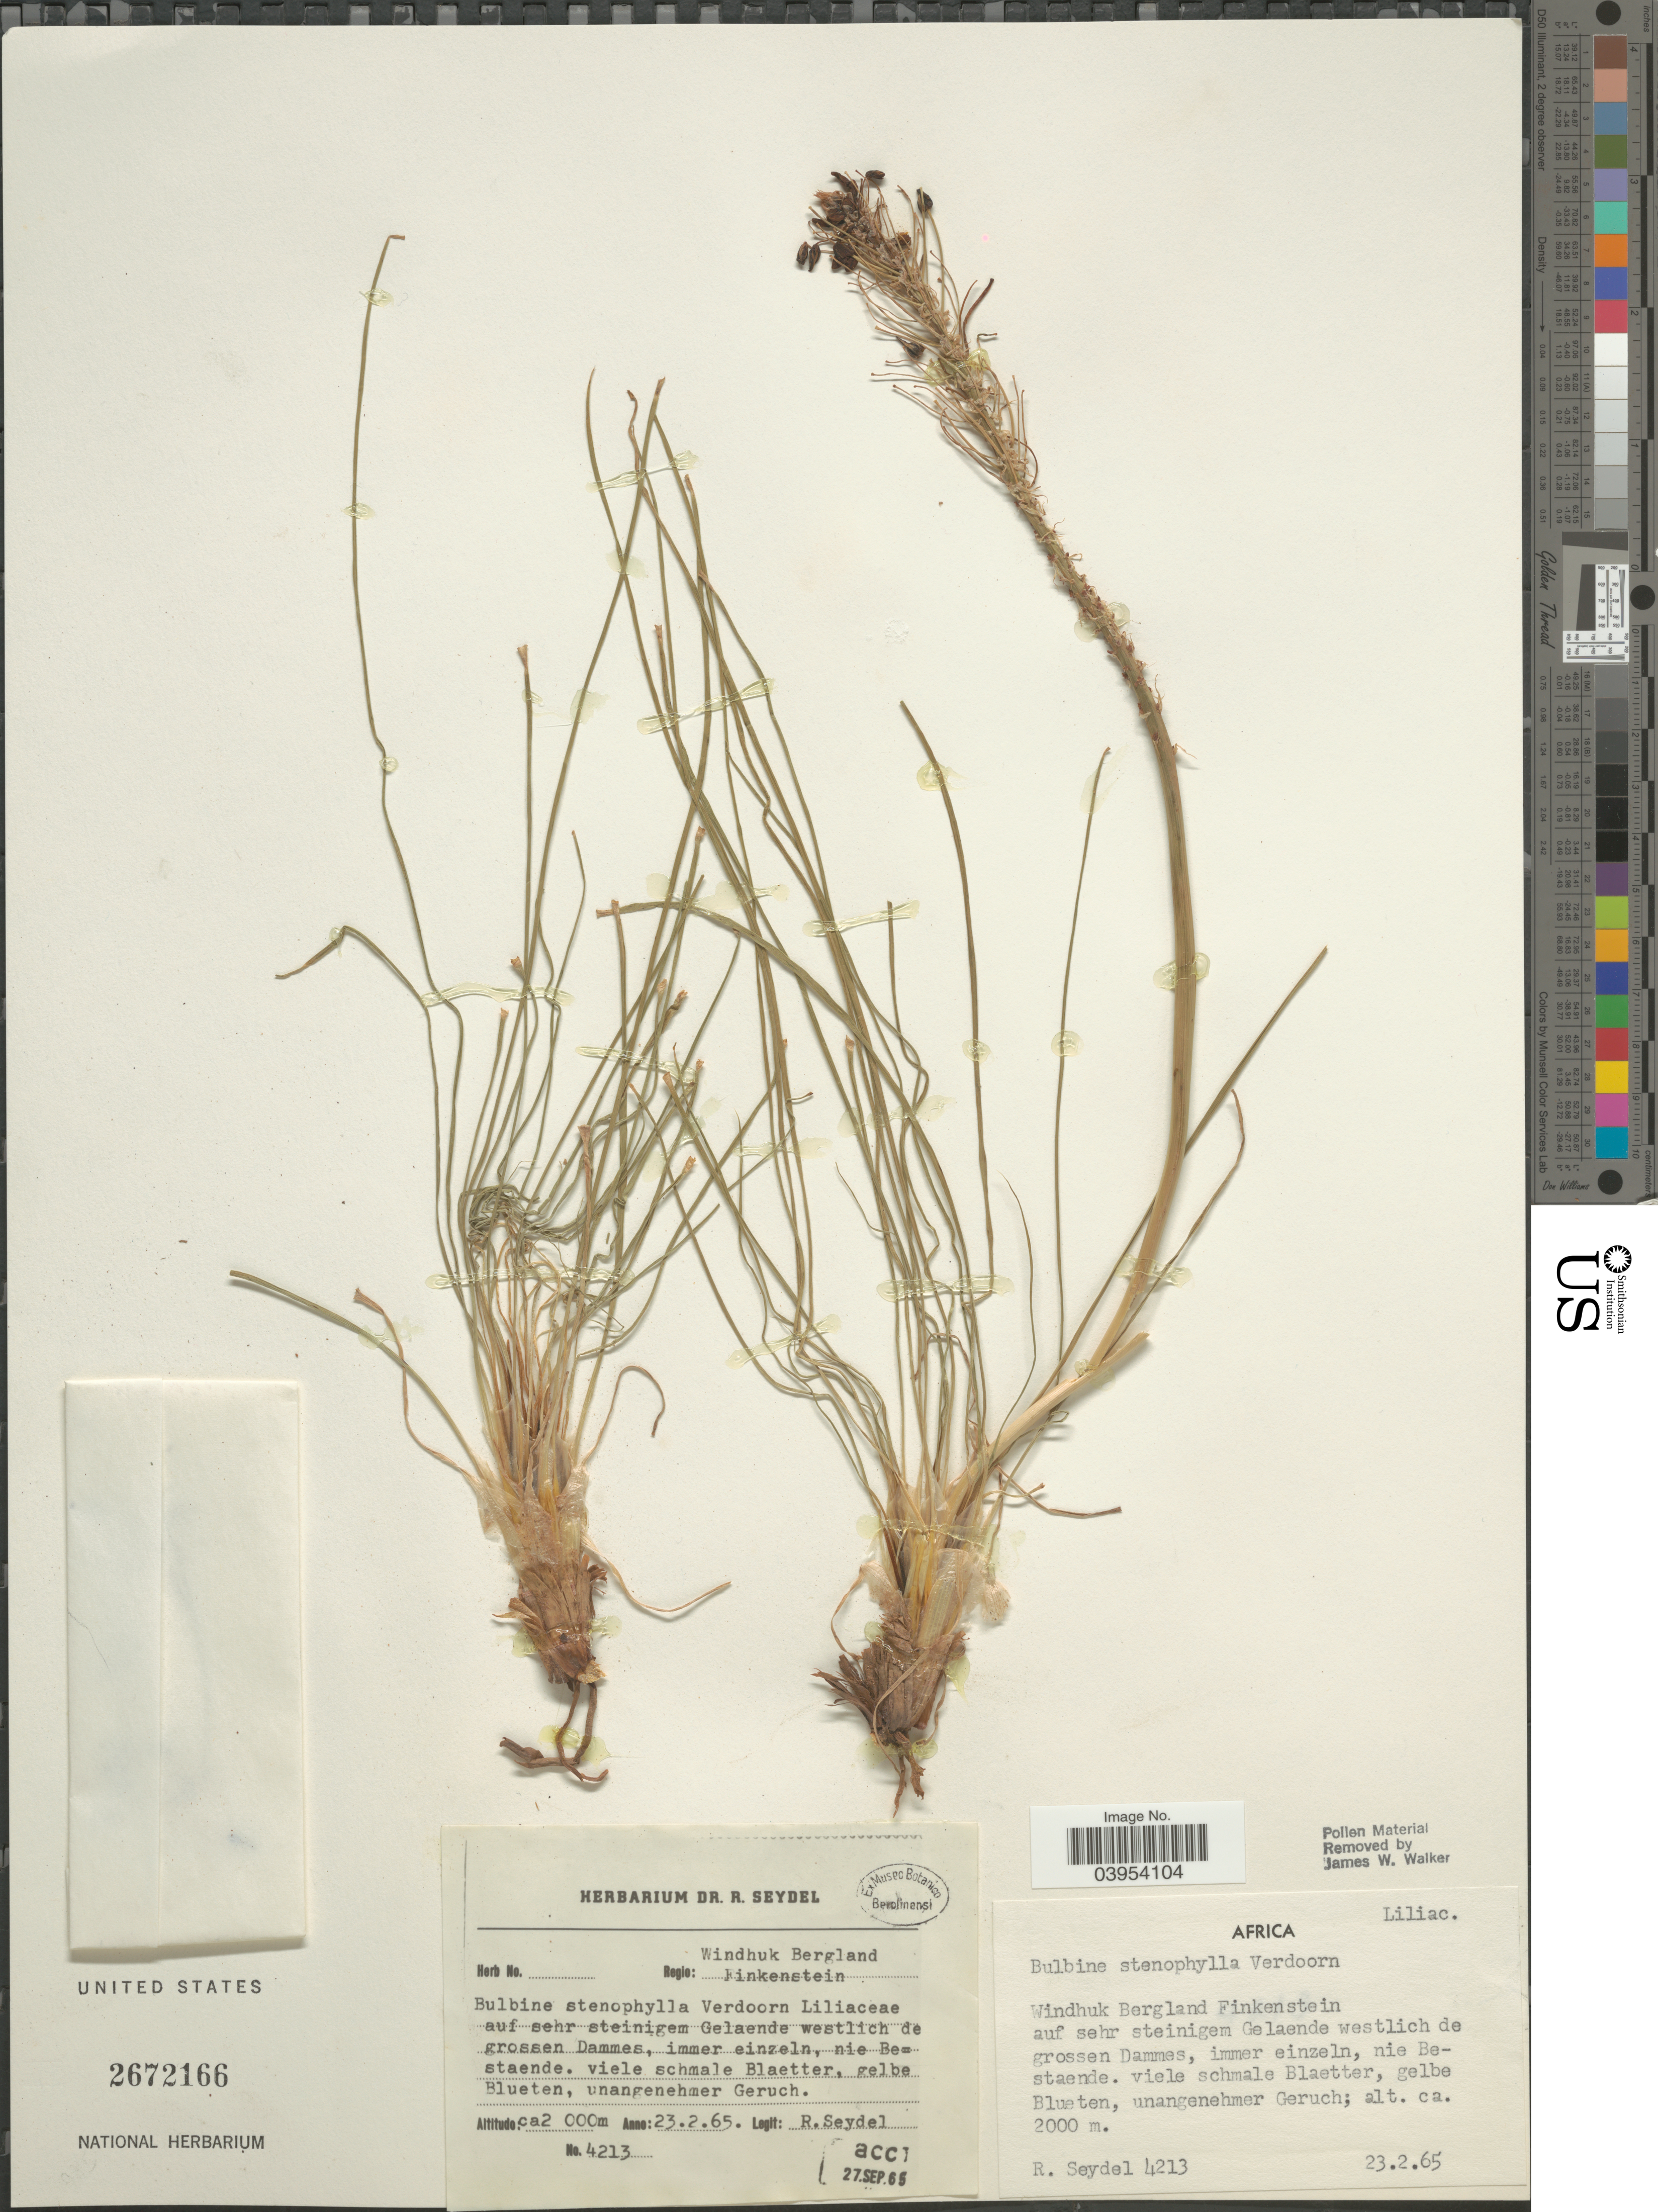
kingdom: Plantae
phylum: Tracheophyta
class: Liliopsida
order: Asparagales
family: Asphodelaceae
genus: Bulbine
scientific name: Bulbine stenophylla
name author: Verd.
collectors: R. Seydel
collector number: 4213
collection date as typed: Transcribed d/m/y: 23/2/65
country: Namibia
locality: Regio: Windhuk Bergland Finkenstein. Auf sehr steinigem Gelaende westlich de grossen Dammes, immer einzeln, nie Bestaende.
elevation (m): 2000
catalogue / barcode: US 2672166